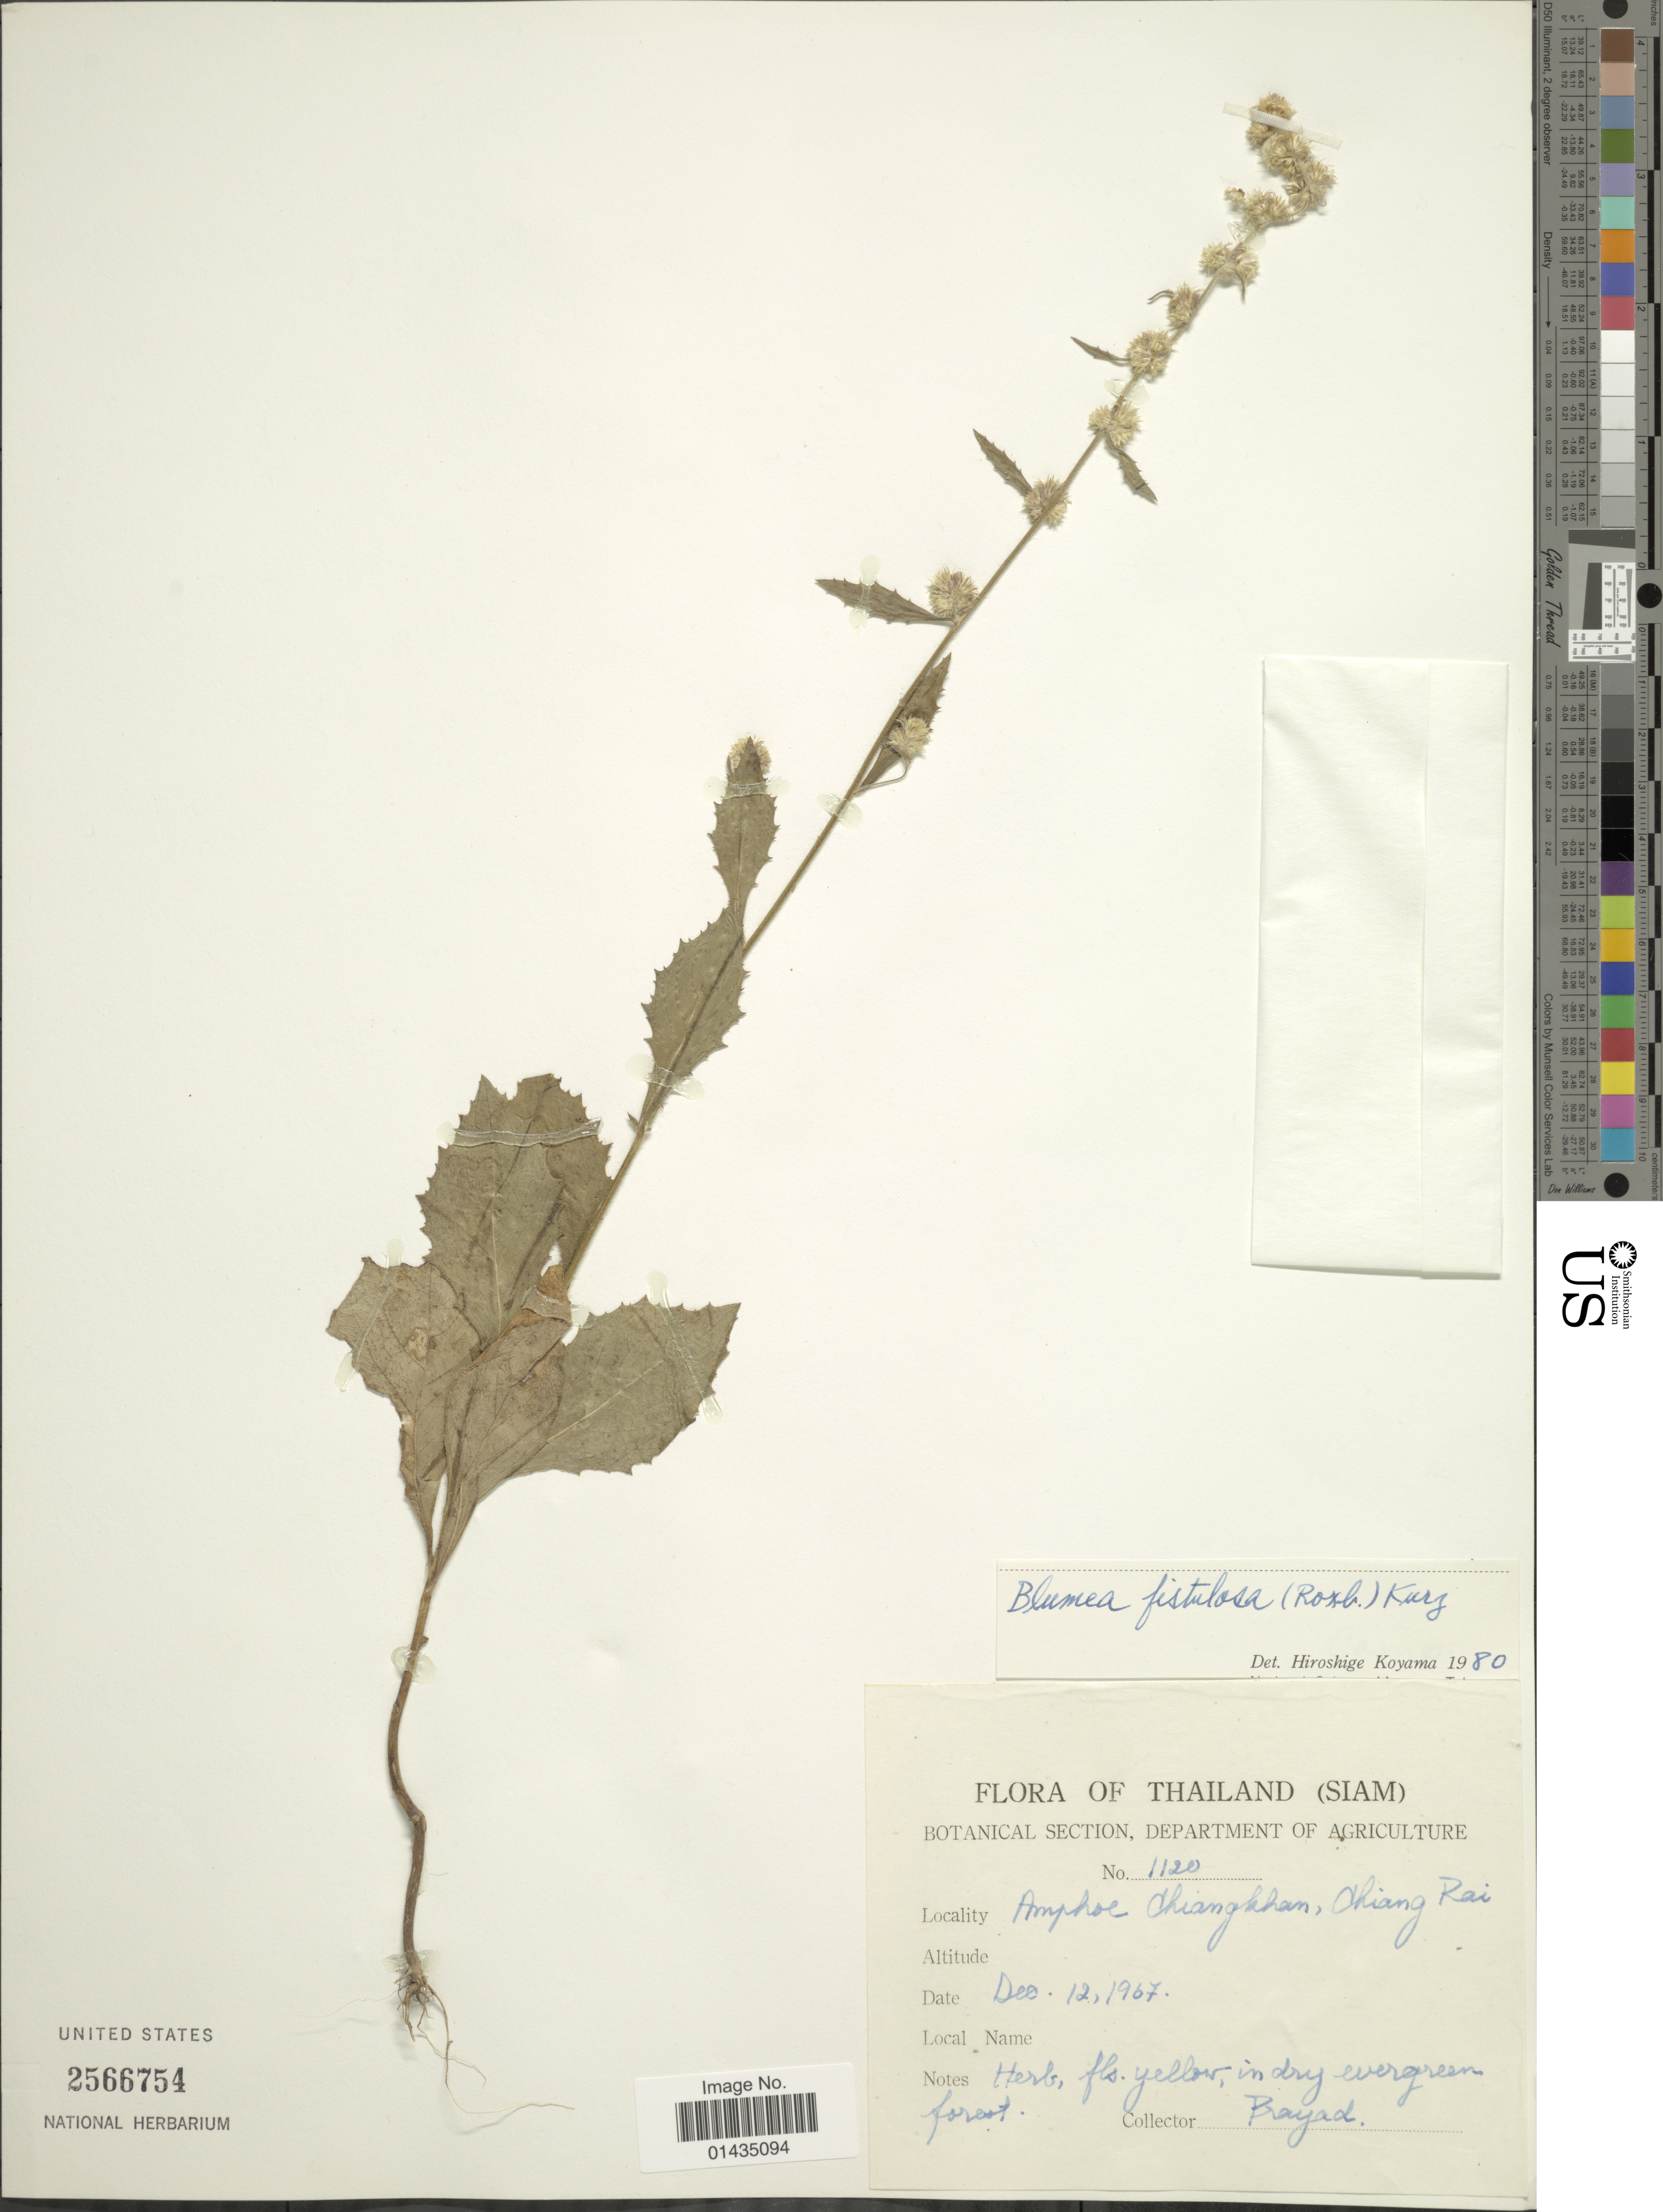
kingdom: Plantae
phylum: Tracheophyta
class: Magnoliopsida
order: Asterales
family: Asteraceae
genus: Blumea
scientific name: Blumea fistulosa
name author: (Roxb.) Kurz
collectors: Prayad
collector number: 1120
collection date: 1967-12-12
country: Thailand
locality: Thailand (Siam), Amphoe Chiangkhan, Chiang Rei, in dry evergreen forest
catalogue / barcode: US 2566754